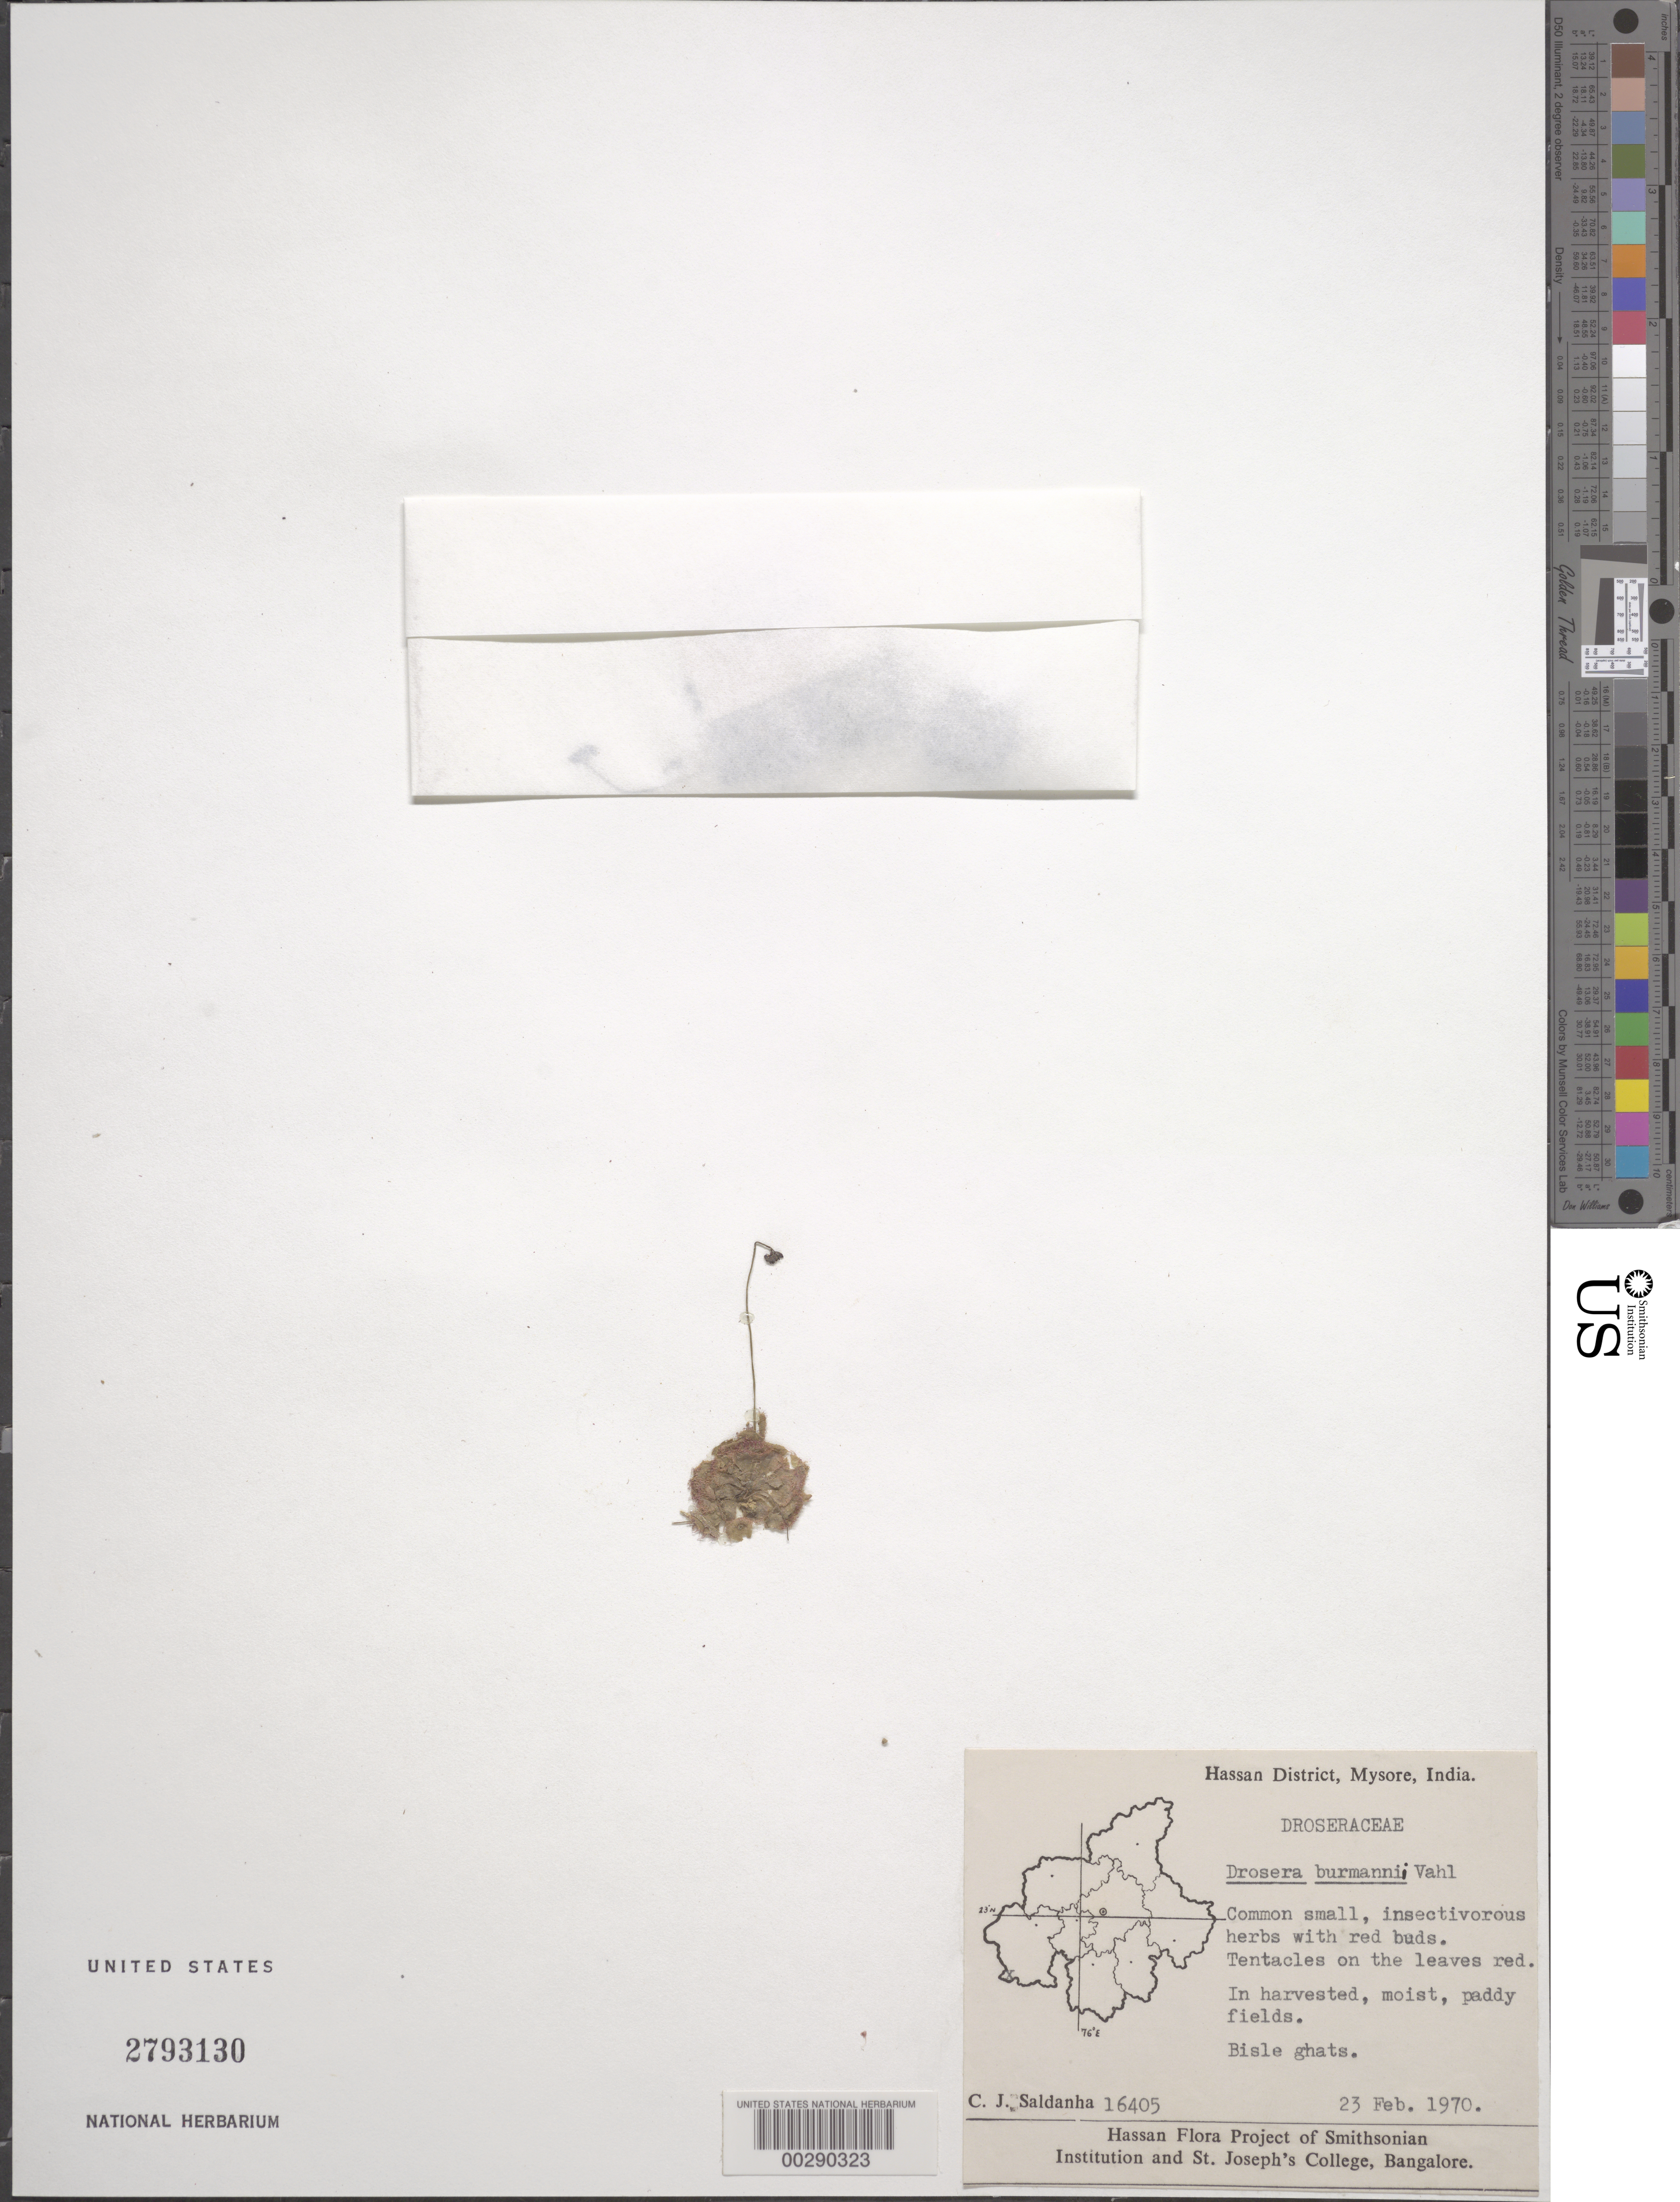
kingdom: Plantae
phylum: Tracheophyta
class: Magnoliopsida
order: Caryophyllales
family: Droseraceae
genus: Drosera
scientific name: Drosera burmannii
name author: Vahl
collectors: C. J. Saldanha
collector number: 16405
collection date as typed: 23 Feb 1970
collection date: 1970-02-23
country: India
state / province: Karnataka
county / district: Hassan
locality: Bisle ghats, mysore state [mysore state = karnataka.]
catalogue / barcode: US 2793130